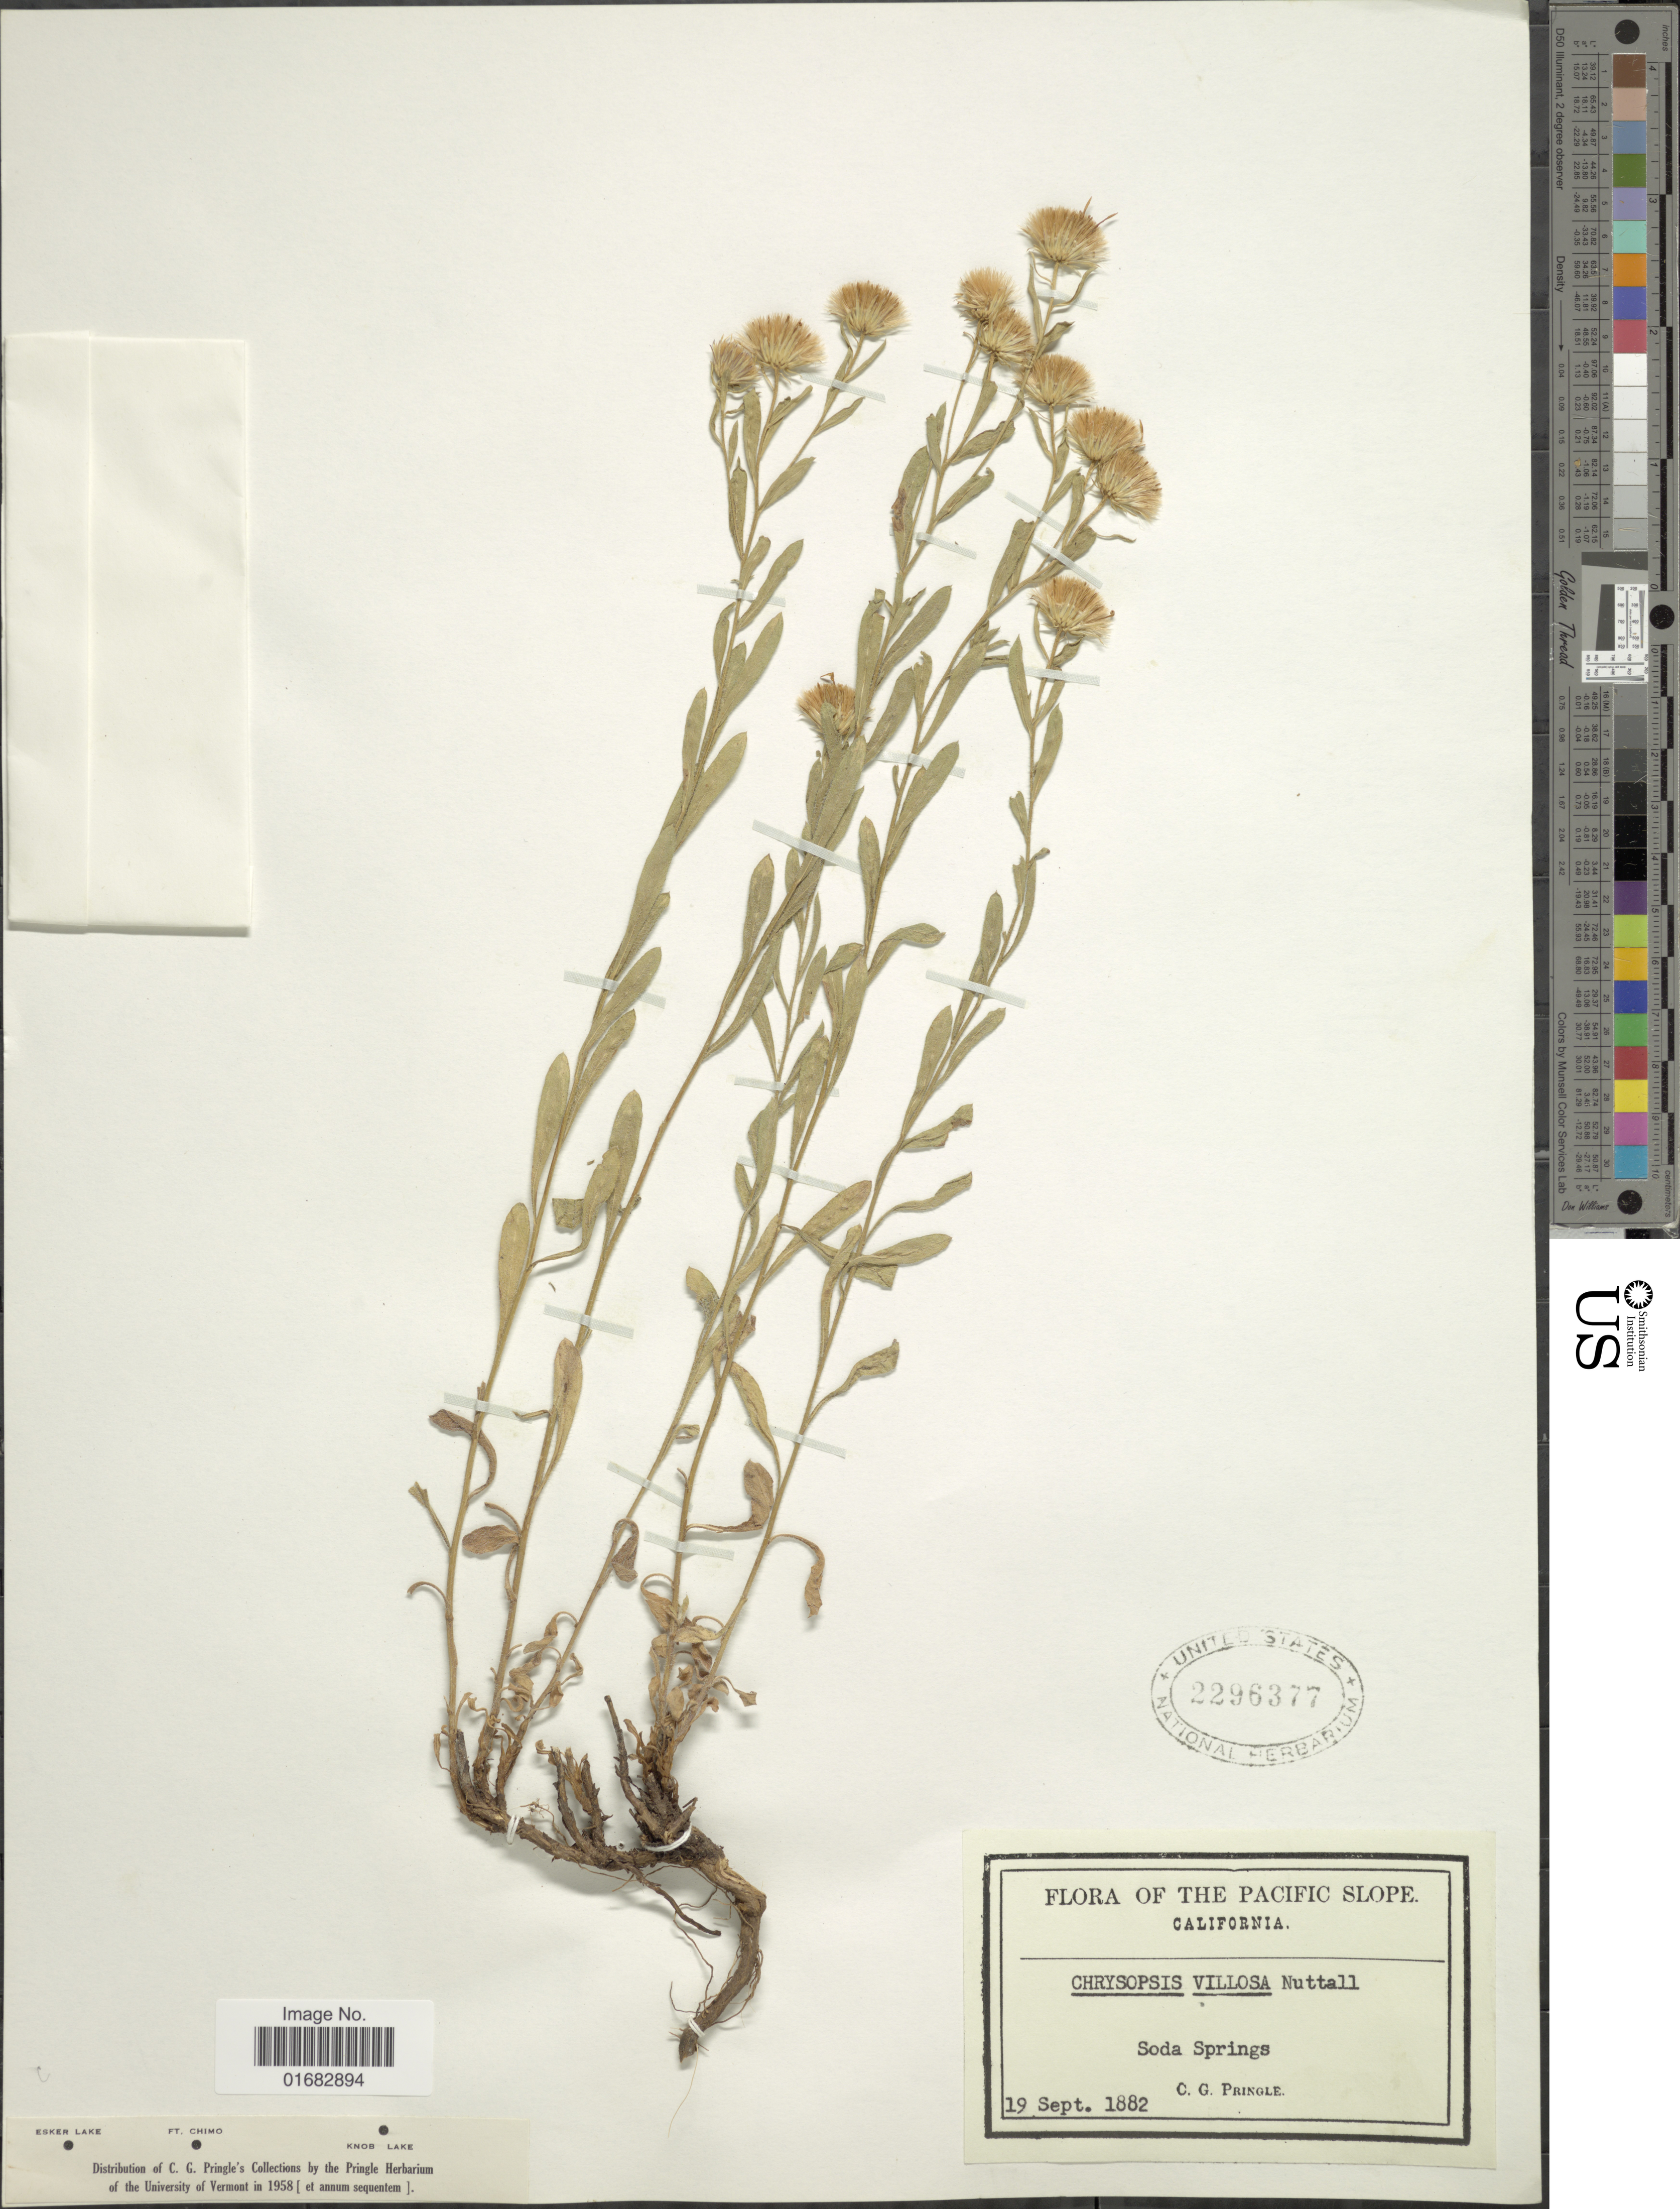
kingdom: Plantae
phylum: Tracheophyta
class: Magnoliopsida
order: Asterales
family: Asteraceae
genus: Heterotheca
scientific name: Heterotheca villosa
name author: (Pursh) Shinners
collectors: C. G. Pringle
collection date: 1882-09-19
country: United States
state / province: California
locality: The Pacific Slope, Soda Springs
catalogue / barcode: US 2296377